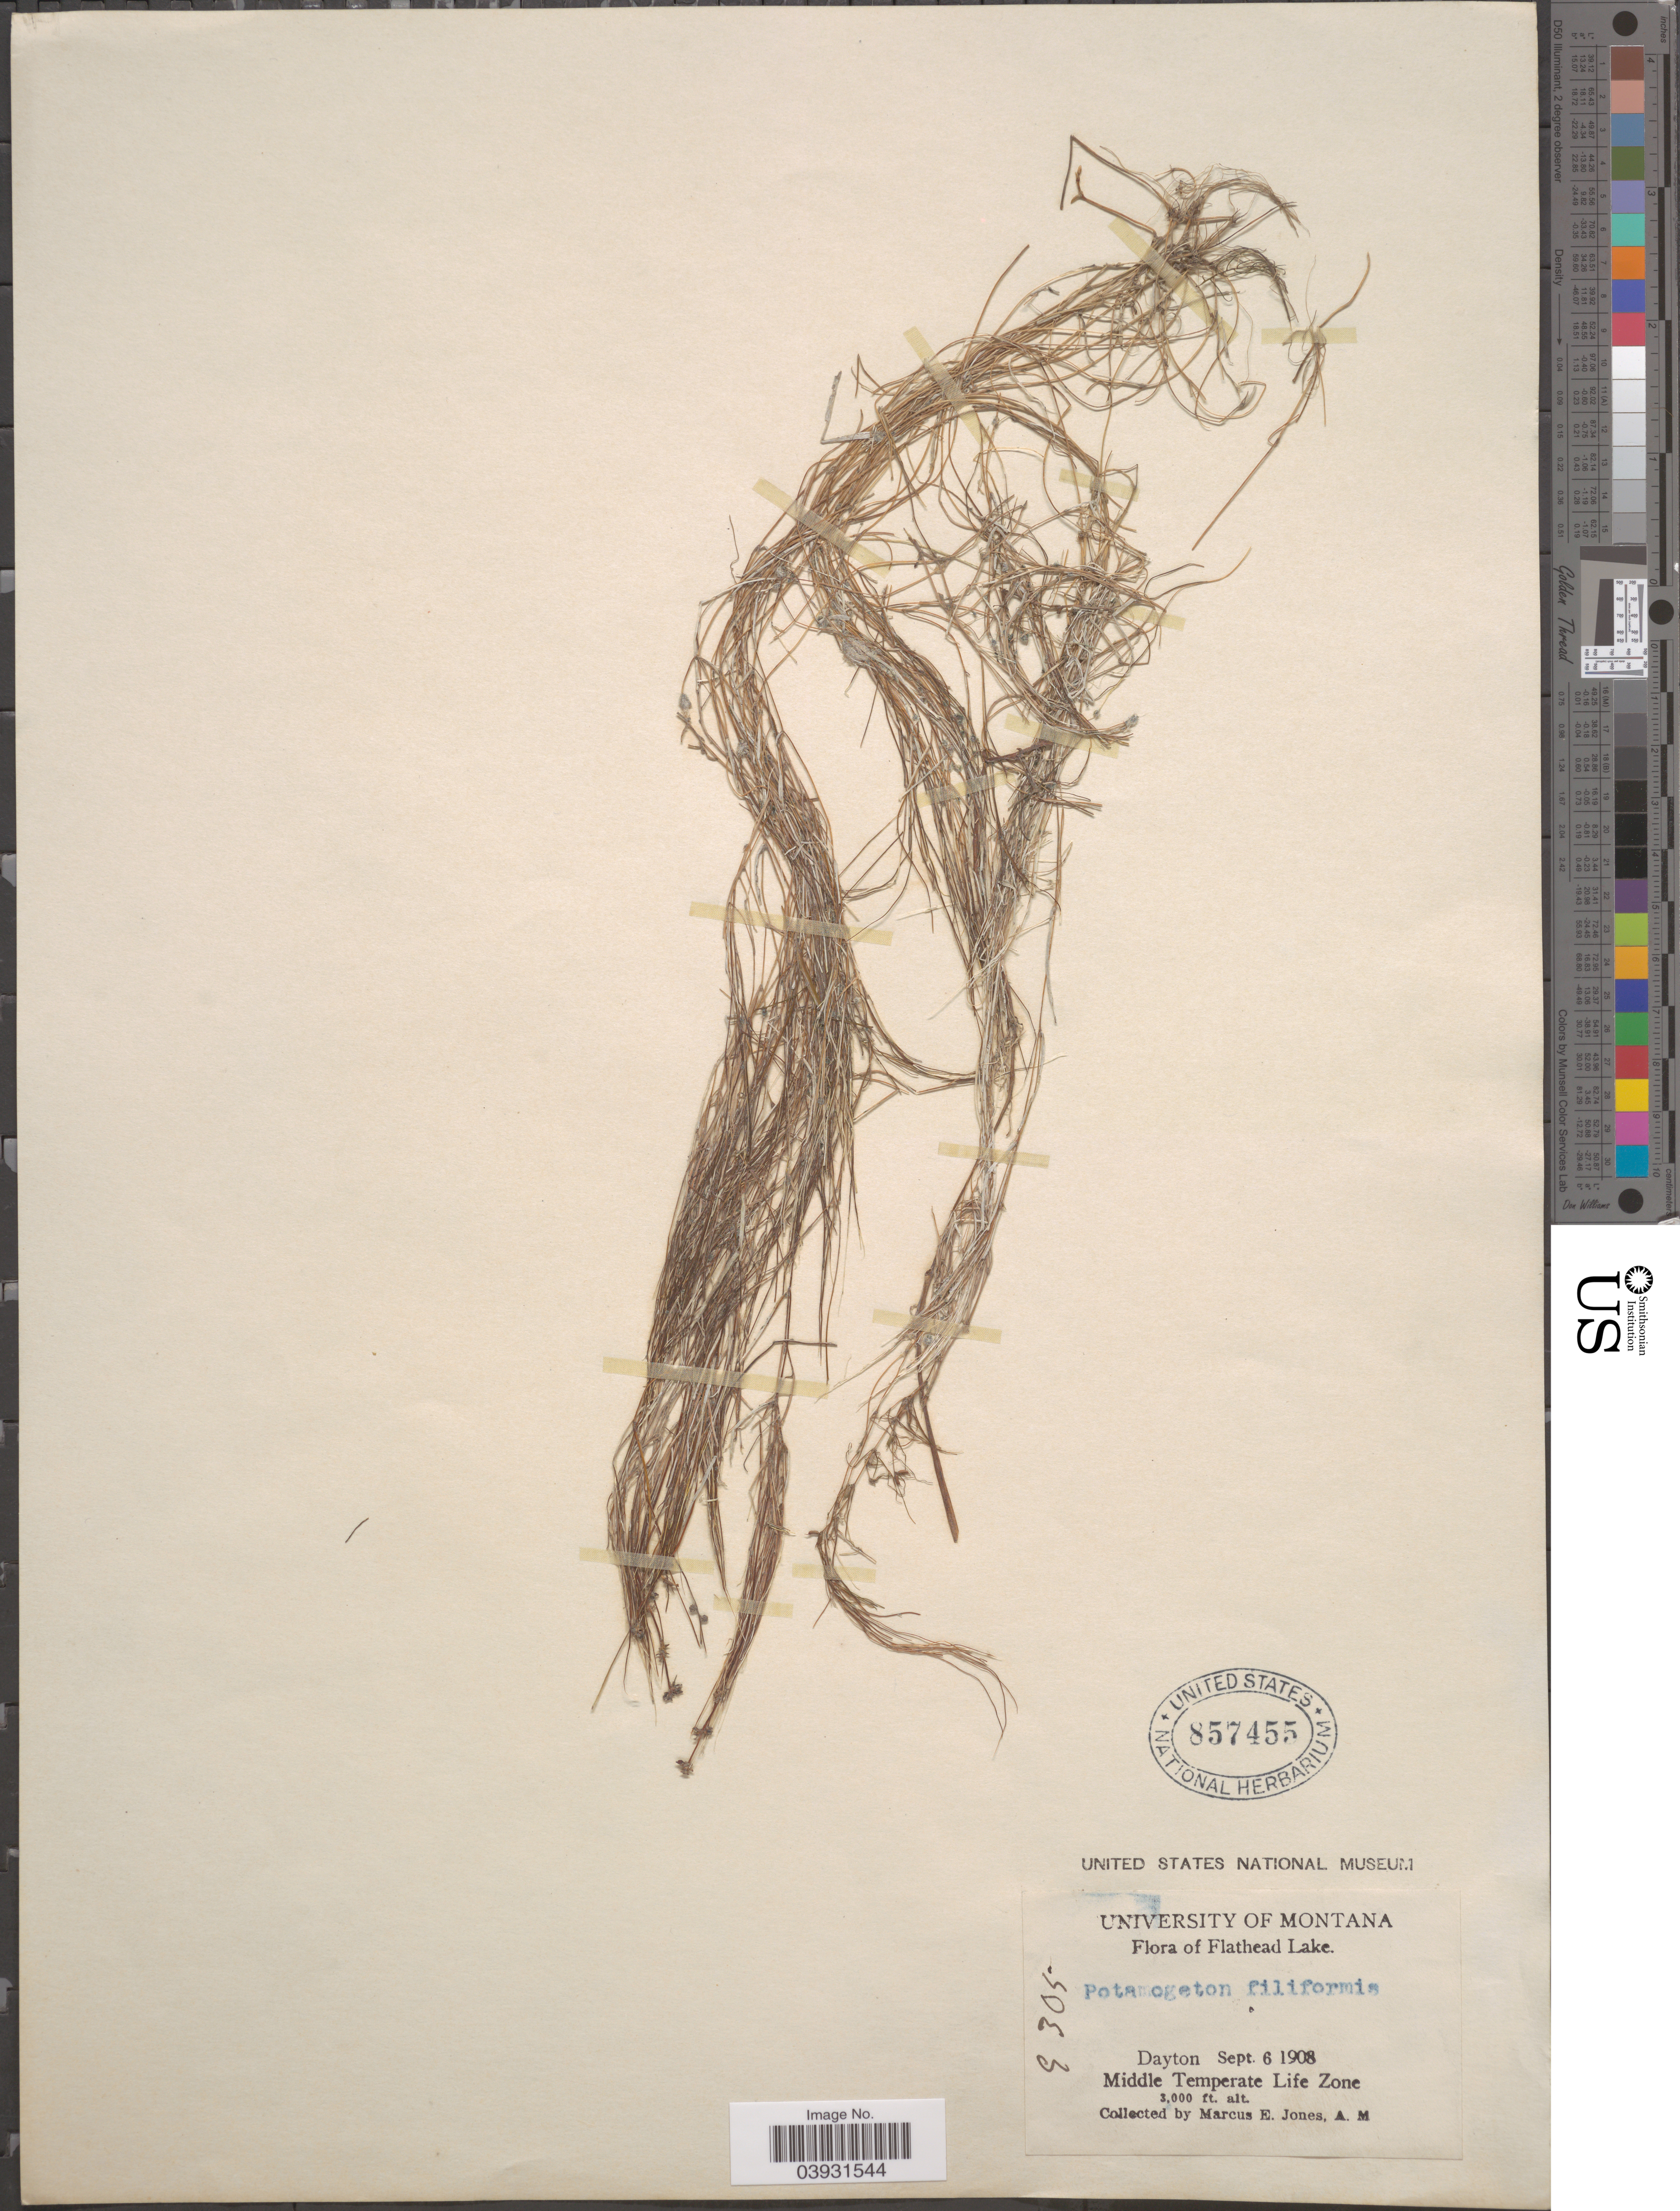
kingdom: Plantae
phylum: Tracheophyta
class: Liliopsida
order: Alismatales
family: Potamogetonaceae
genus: Potamogeton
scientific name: Potamogeton sp.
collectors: M. E. Jones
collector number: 9305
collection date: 1908-09-06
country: United States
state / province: Montana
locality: Flathead Lake. Dayton. Middle Temperate Life Zone.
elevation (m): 914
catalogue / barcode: US 857455